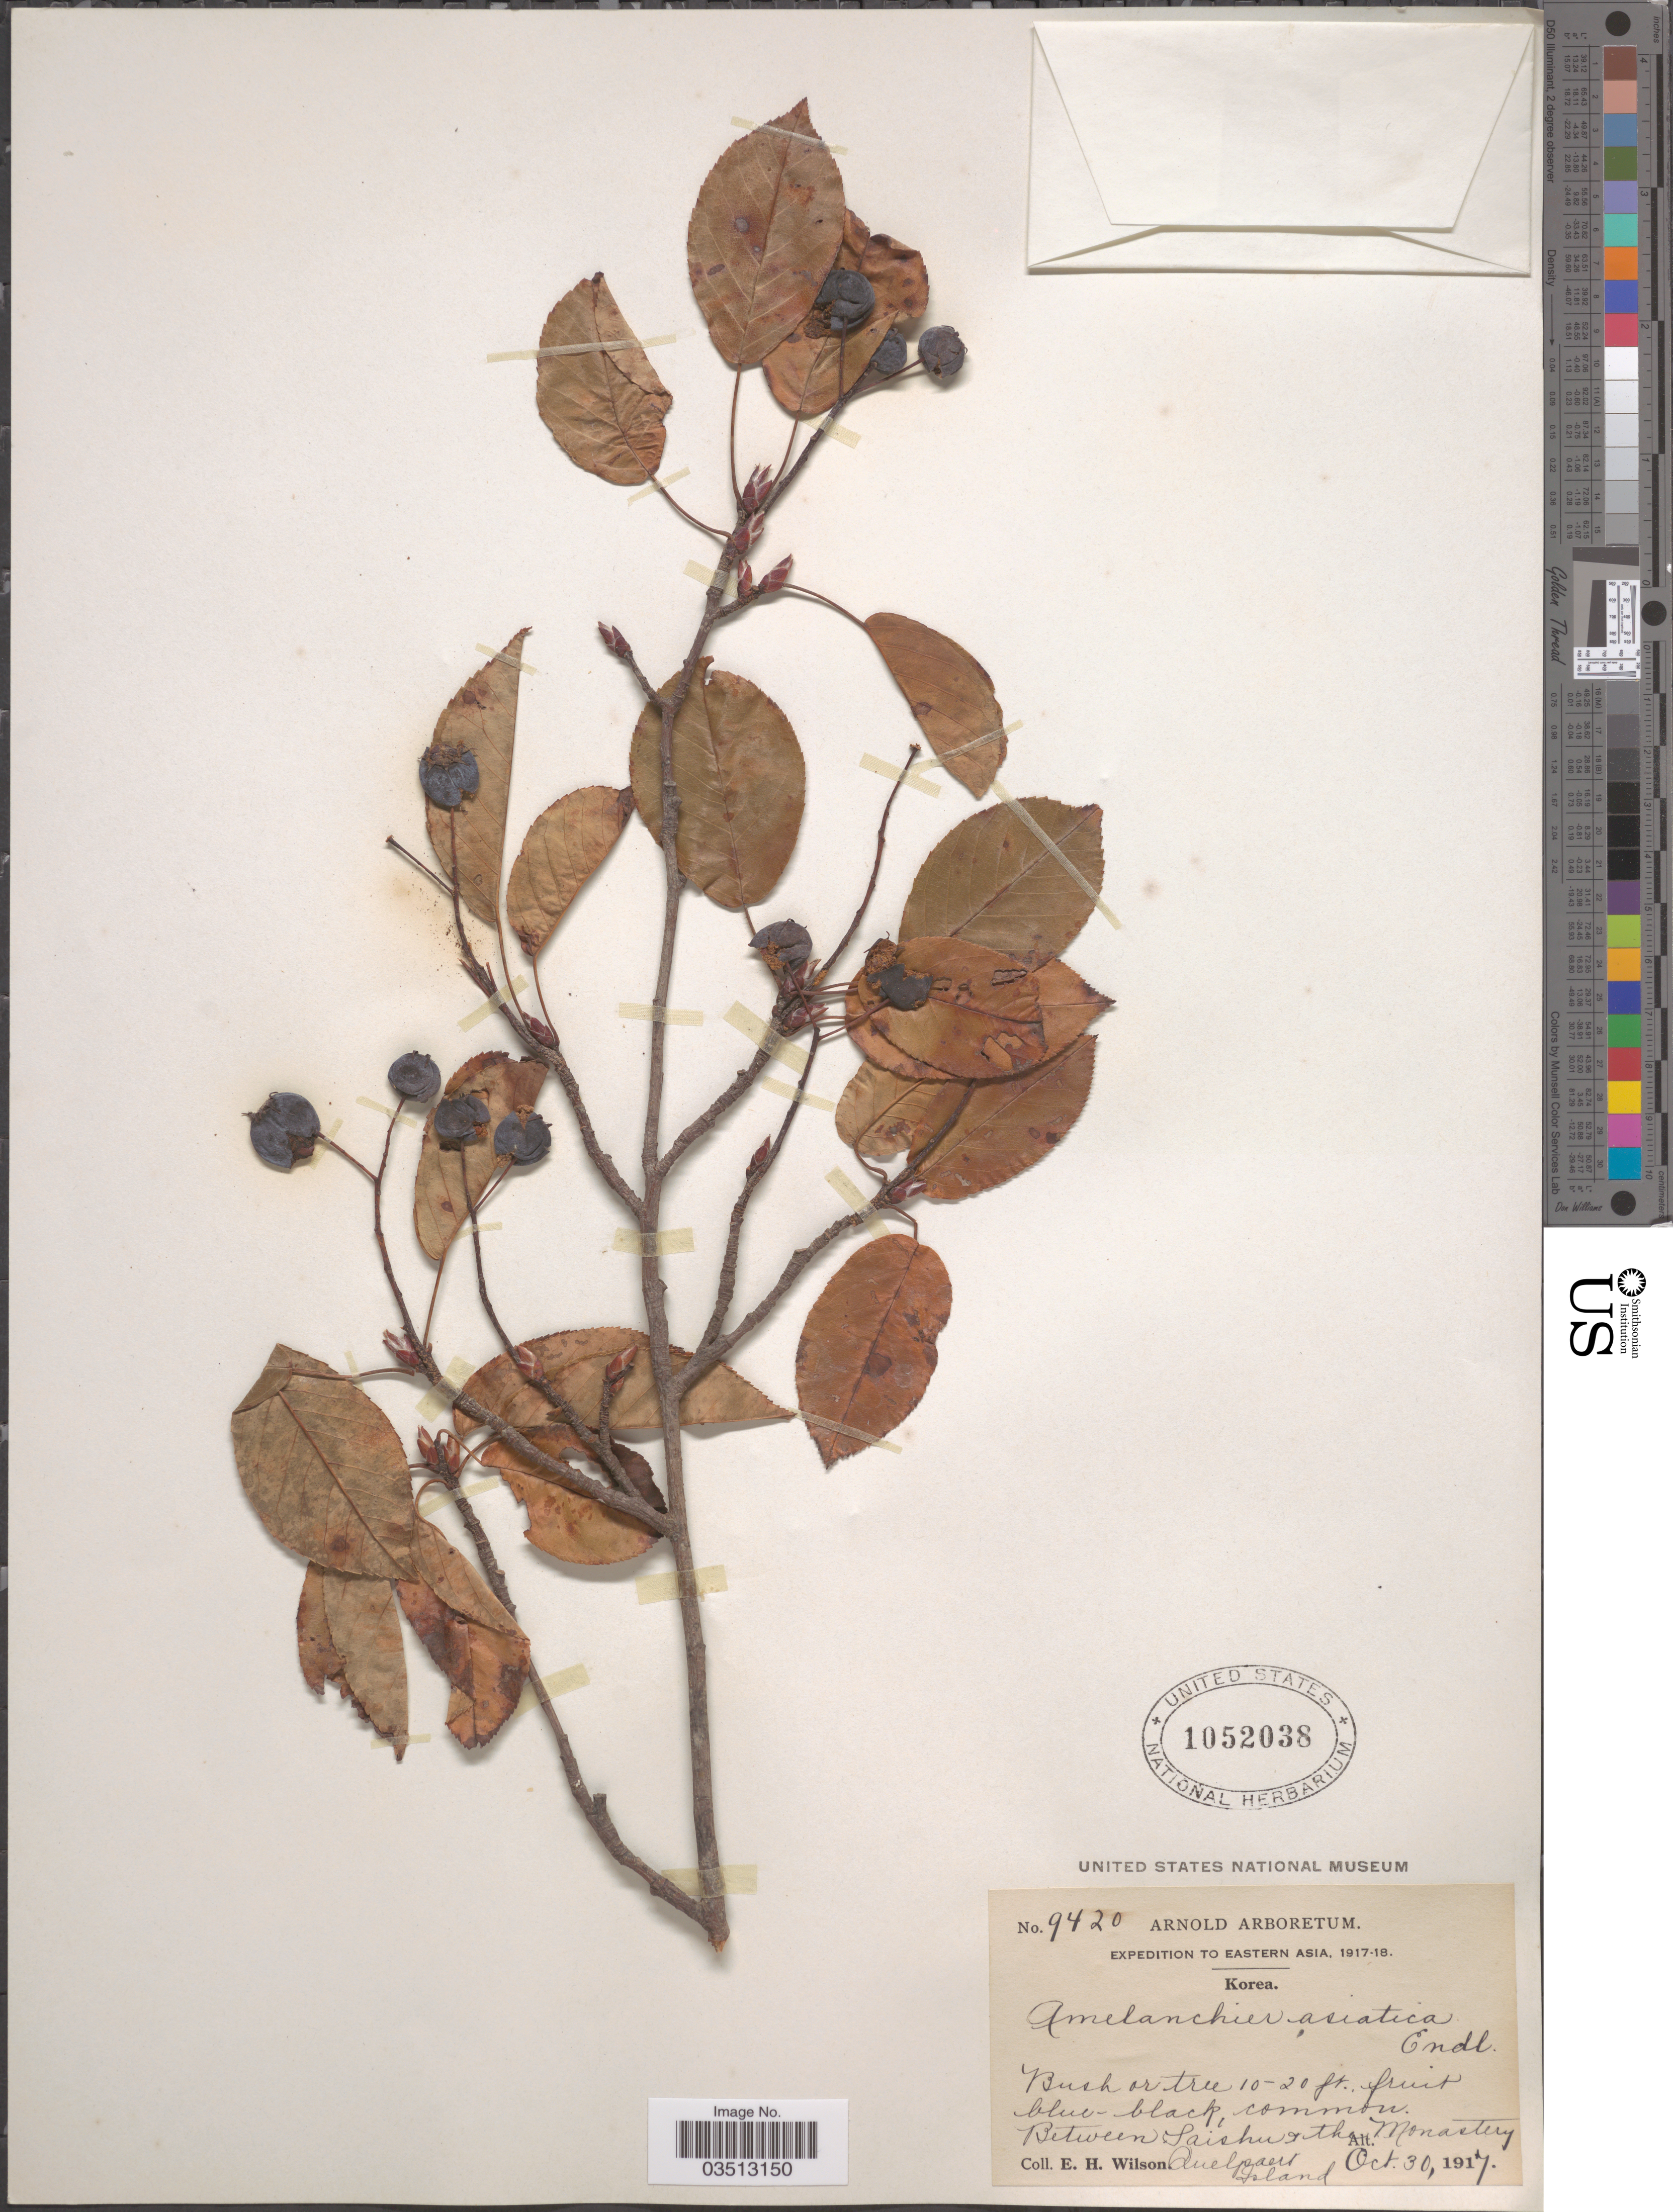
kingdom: Plantae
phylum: Tracheophyta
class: Magnoliopsida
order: Rosales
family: Rosaceae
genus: Amelanchier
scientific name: Amelanchier asiatica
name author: (Siebold & Zucc.) Endl. ex Walp.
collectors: E. Wilson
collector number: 9420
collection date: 1917-10-30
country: South Korea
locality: Eastern Asia. Korea. Between Saishu & the Monastery Quelpaert Island.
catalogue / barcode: US 1052038